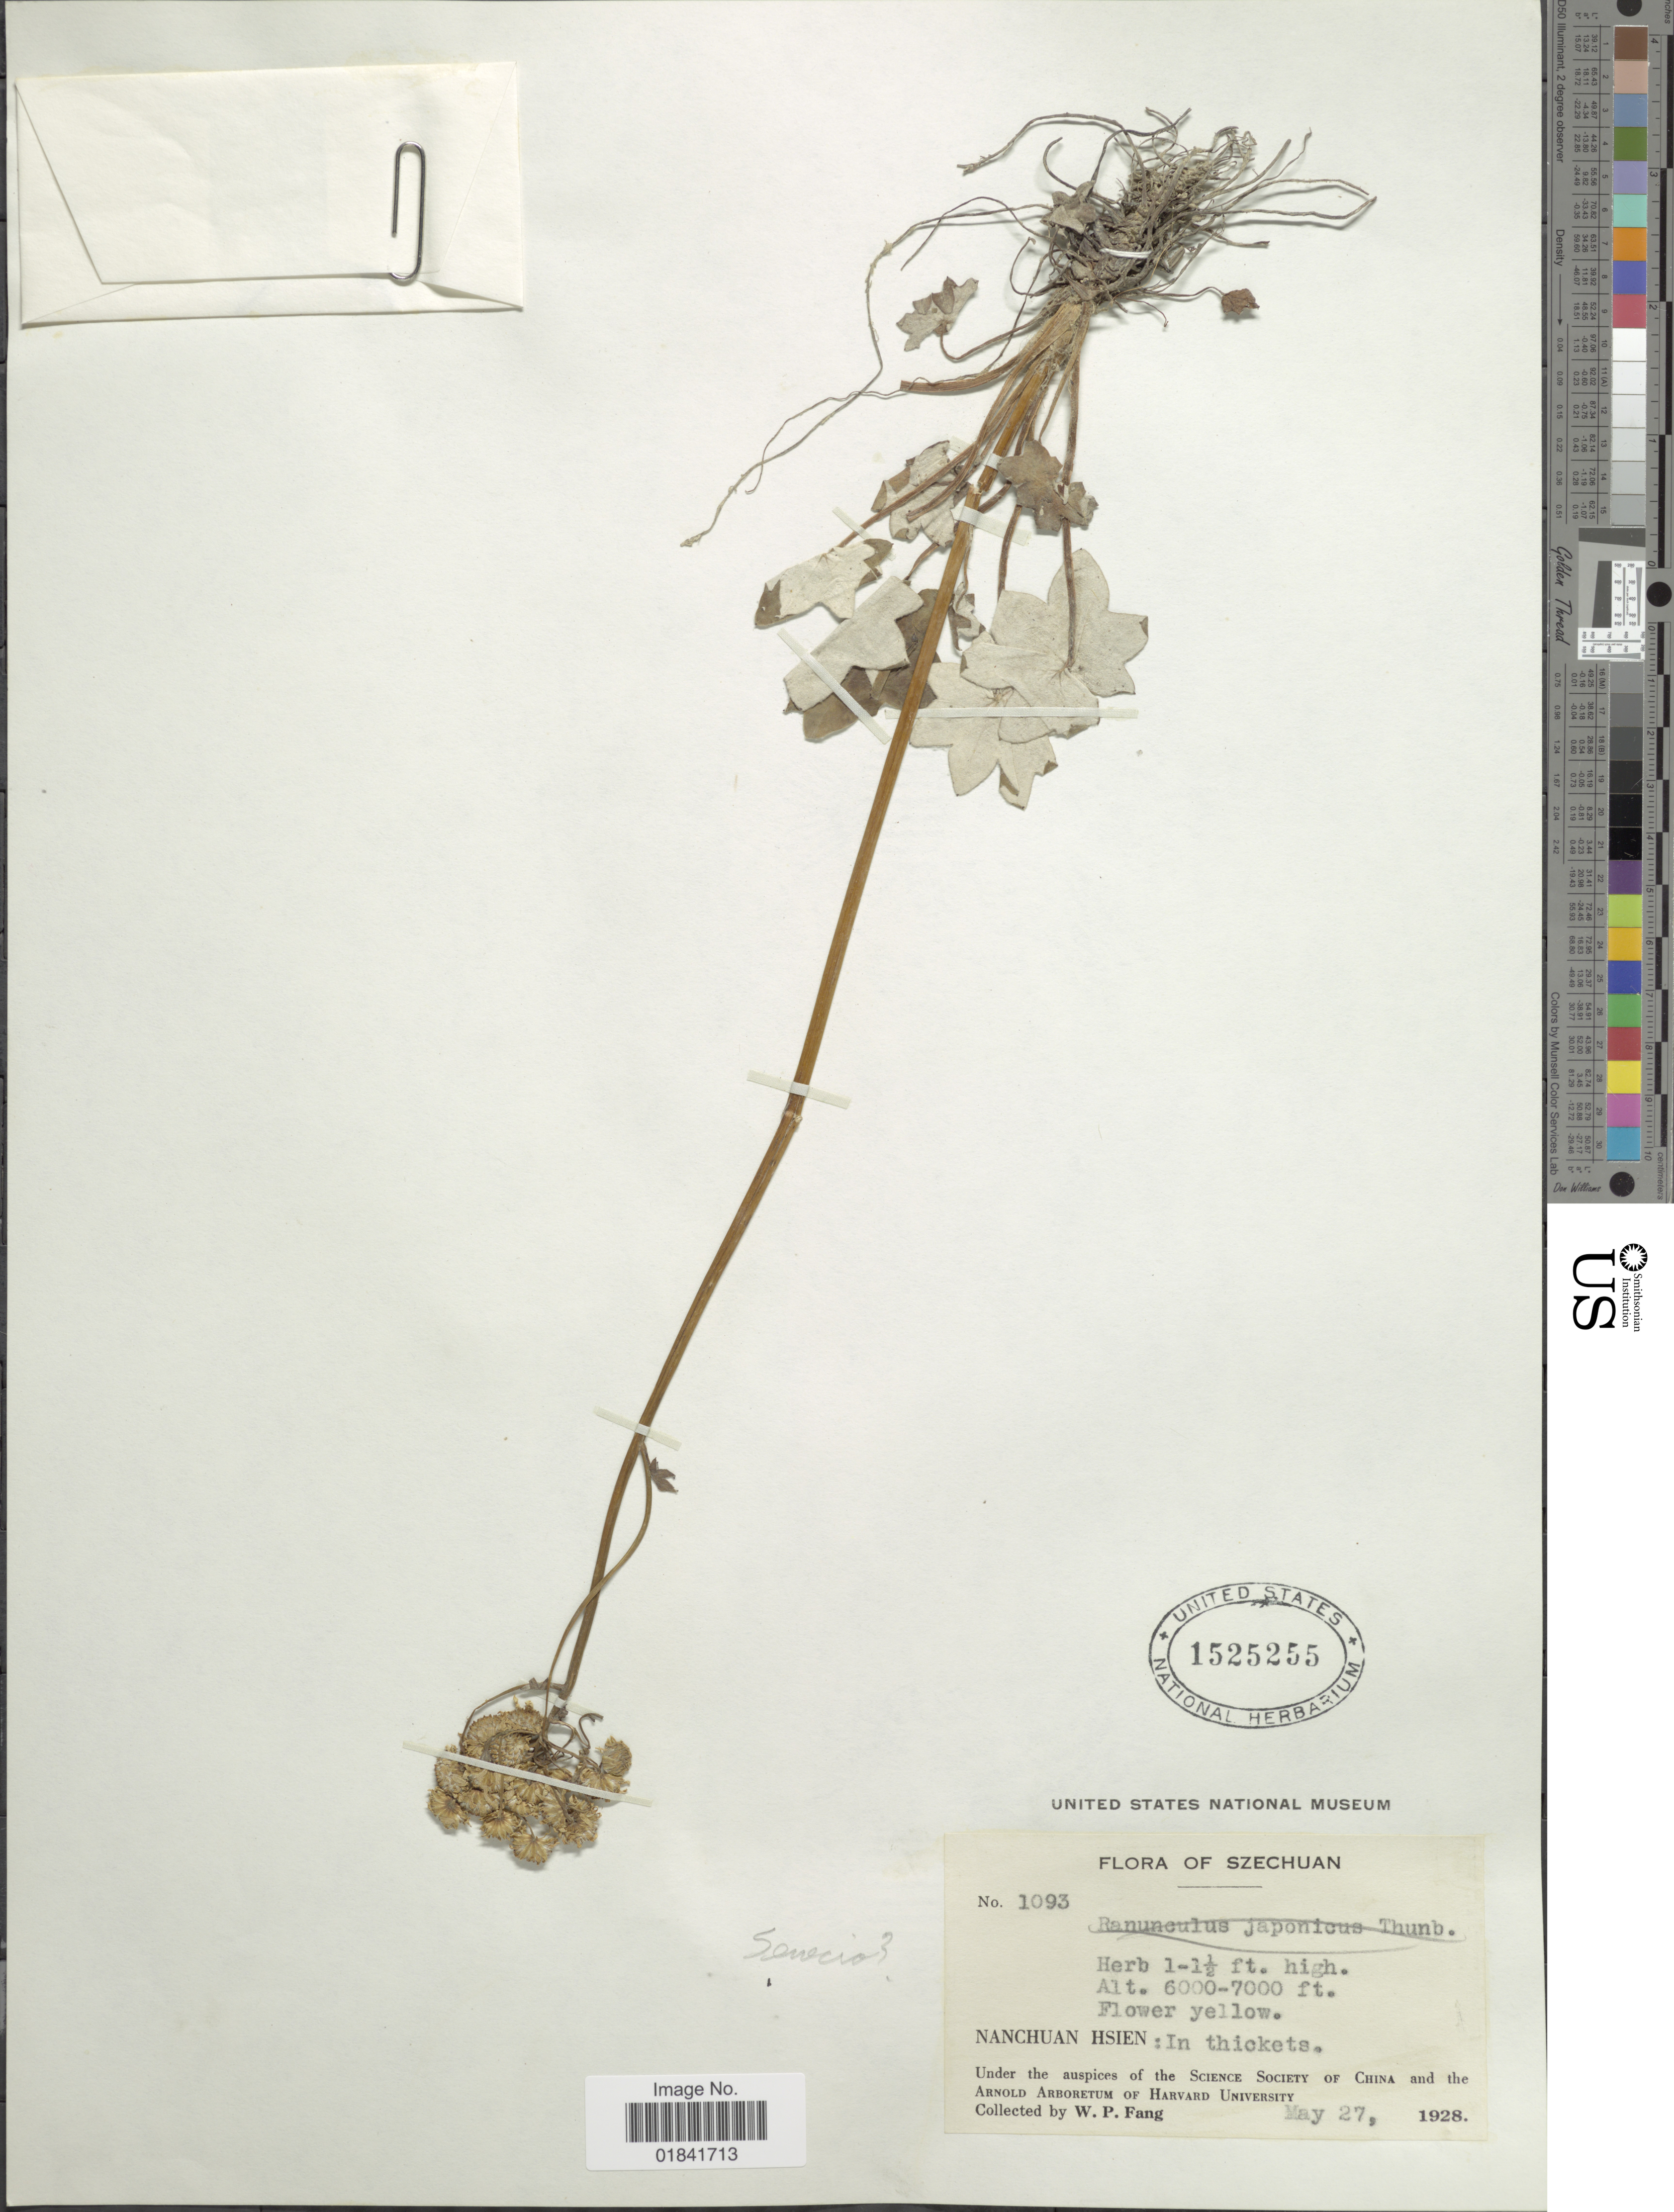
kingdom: Plantae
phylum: Tracheophyta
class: Magnoliopsida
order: Asterales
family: Asteraceae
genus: Senecio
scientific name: Senecio sp.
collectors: W. P. Fang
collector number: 1093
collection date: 1928-05-27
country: China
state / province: Sichuan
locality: Szechuan, Nanchuan Hsien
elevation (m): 1829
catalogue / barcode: US 1525255